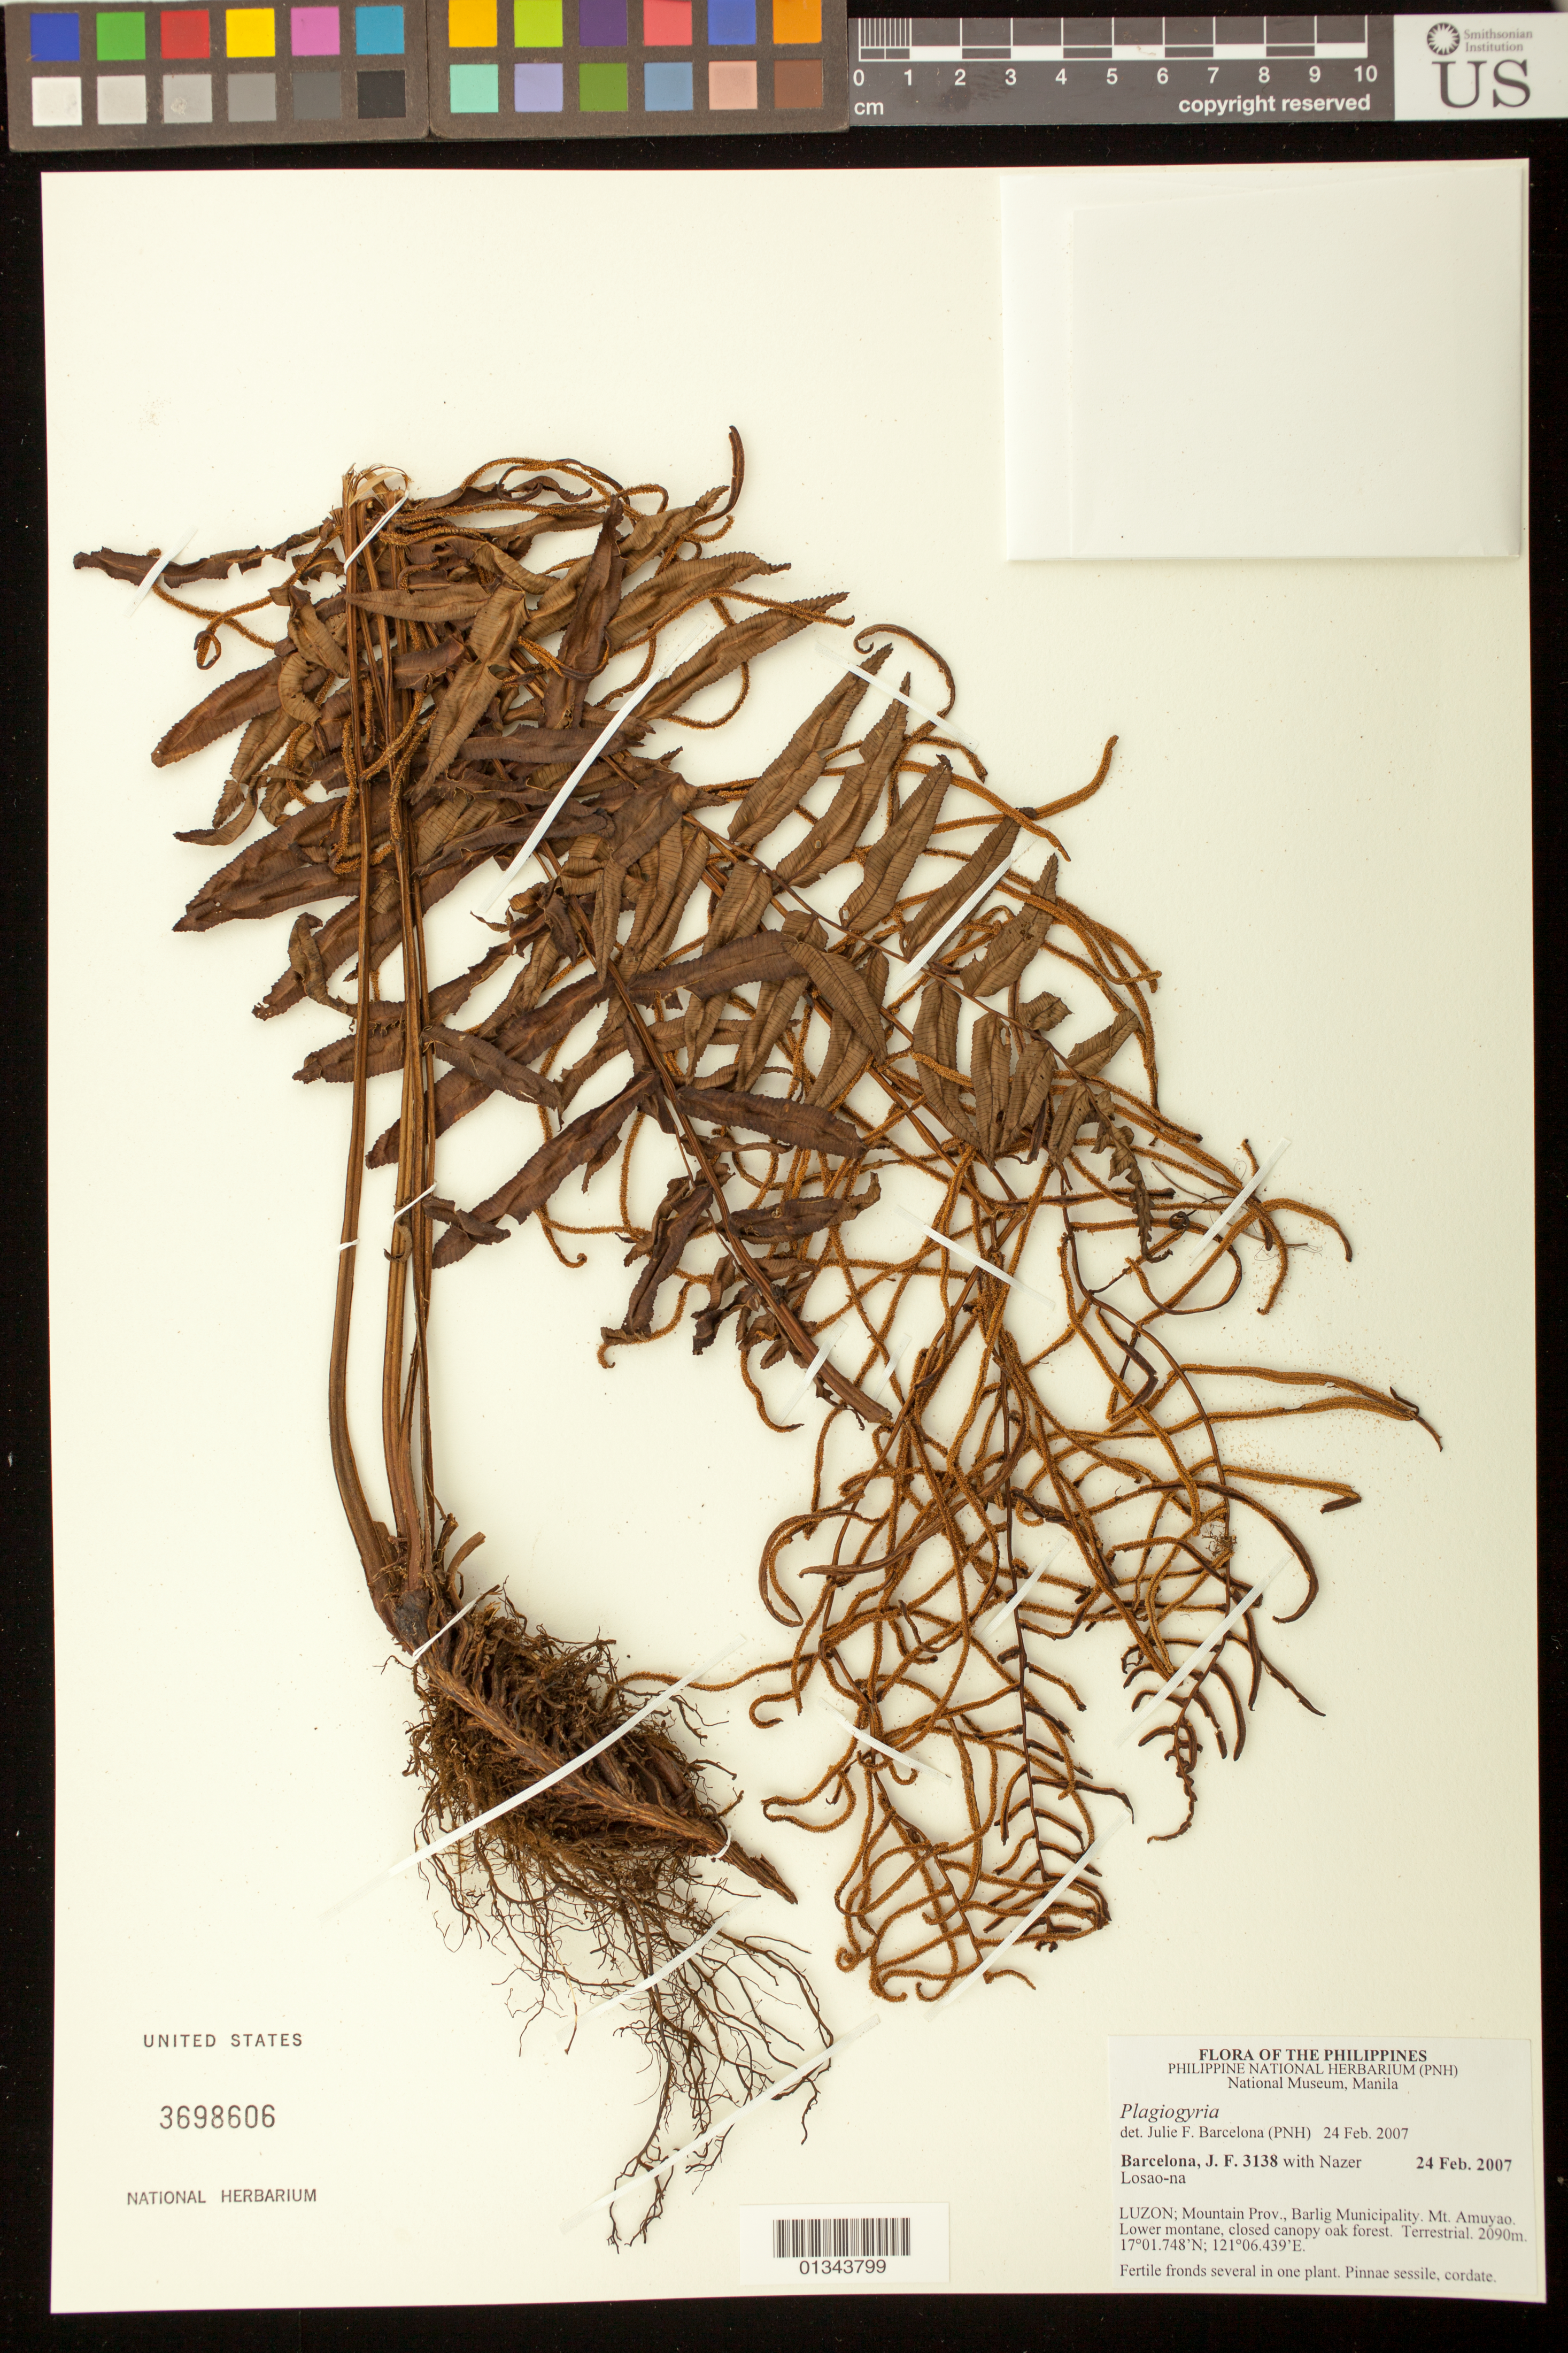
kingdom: Plantae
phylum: Tracheophyta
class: Polypodiopsida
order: Cyatheales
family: Plagiogyriaceae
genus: Plagiogyria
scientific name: Plagiogyria sp.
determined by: Barcelona, J. F.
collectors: J. F. Barcelona & N. Losao-na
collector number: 3138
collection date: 2007-02-24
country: Philippines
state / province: Cordillera (Administrative Region)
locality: Luzon; Mountain Prov., Barlig Municipality. Mt. Amuyao.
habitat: Lower montane, closed canopy oak forest.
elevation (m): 2090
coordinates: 17 01.748 N, 121 06.439 E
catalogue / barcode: US 3698606